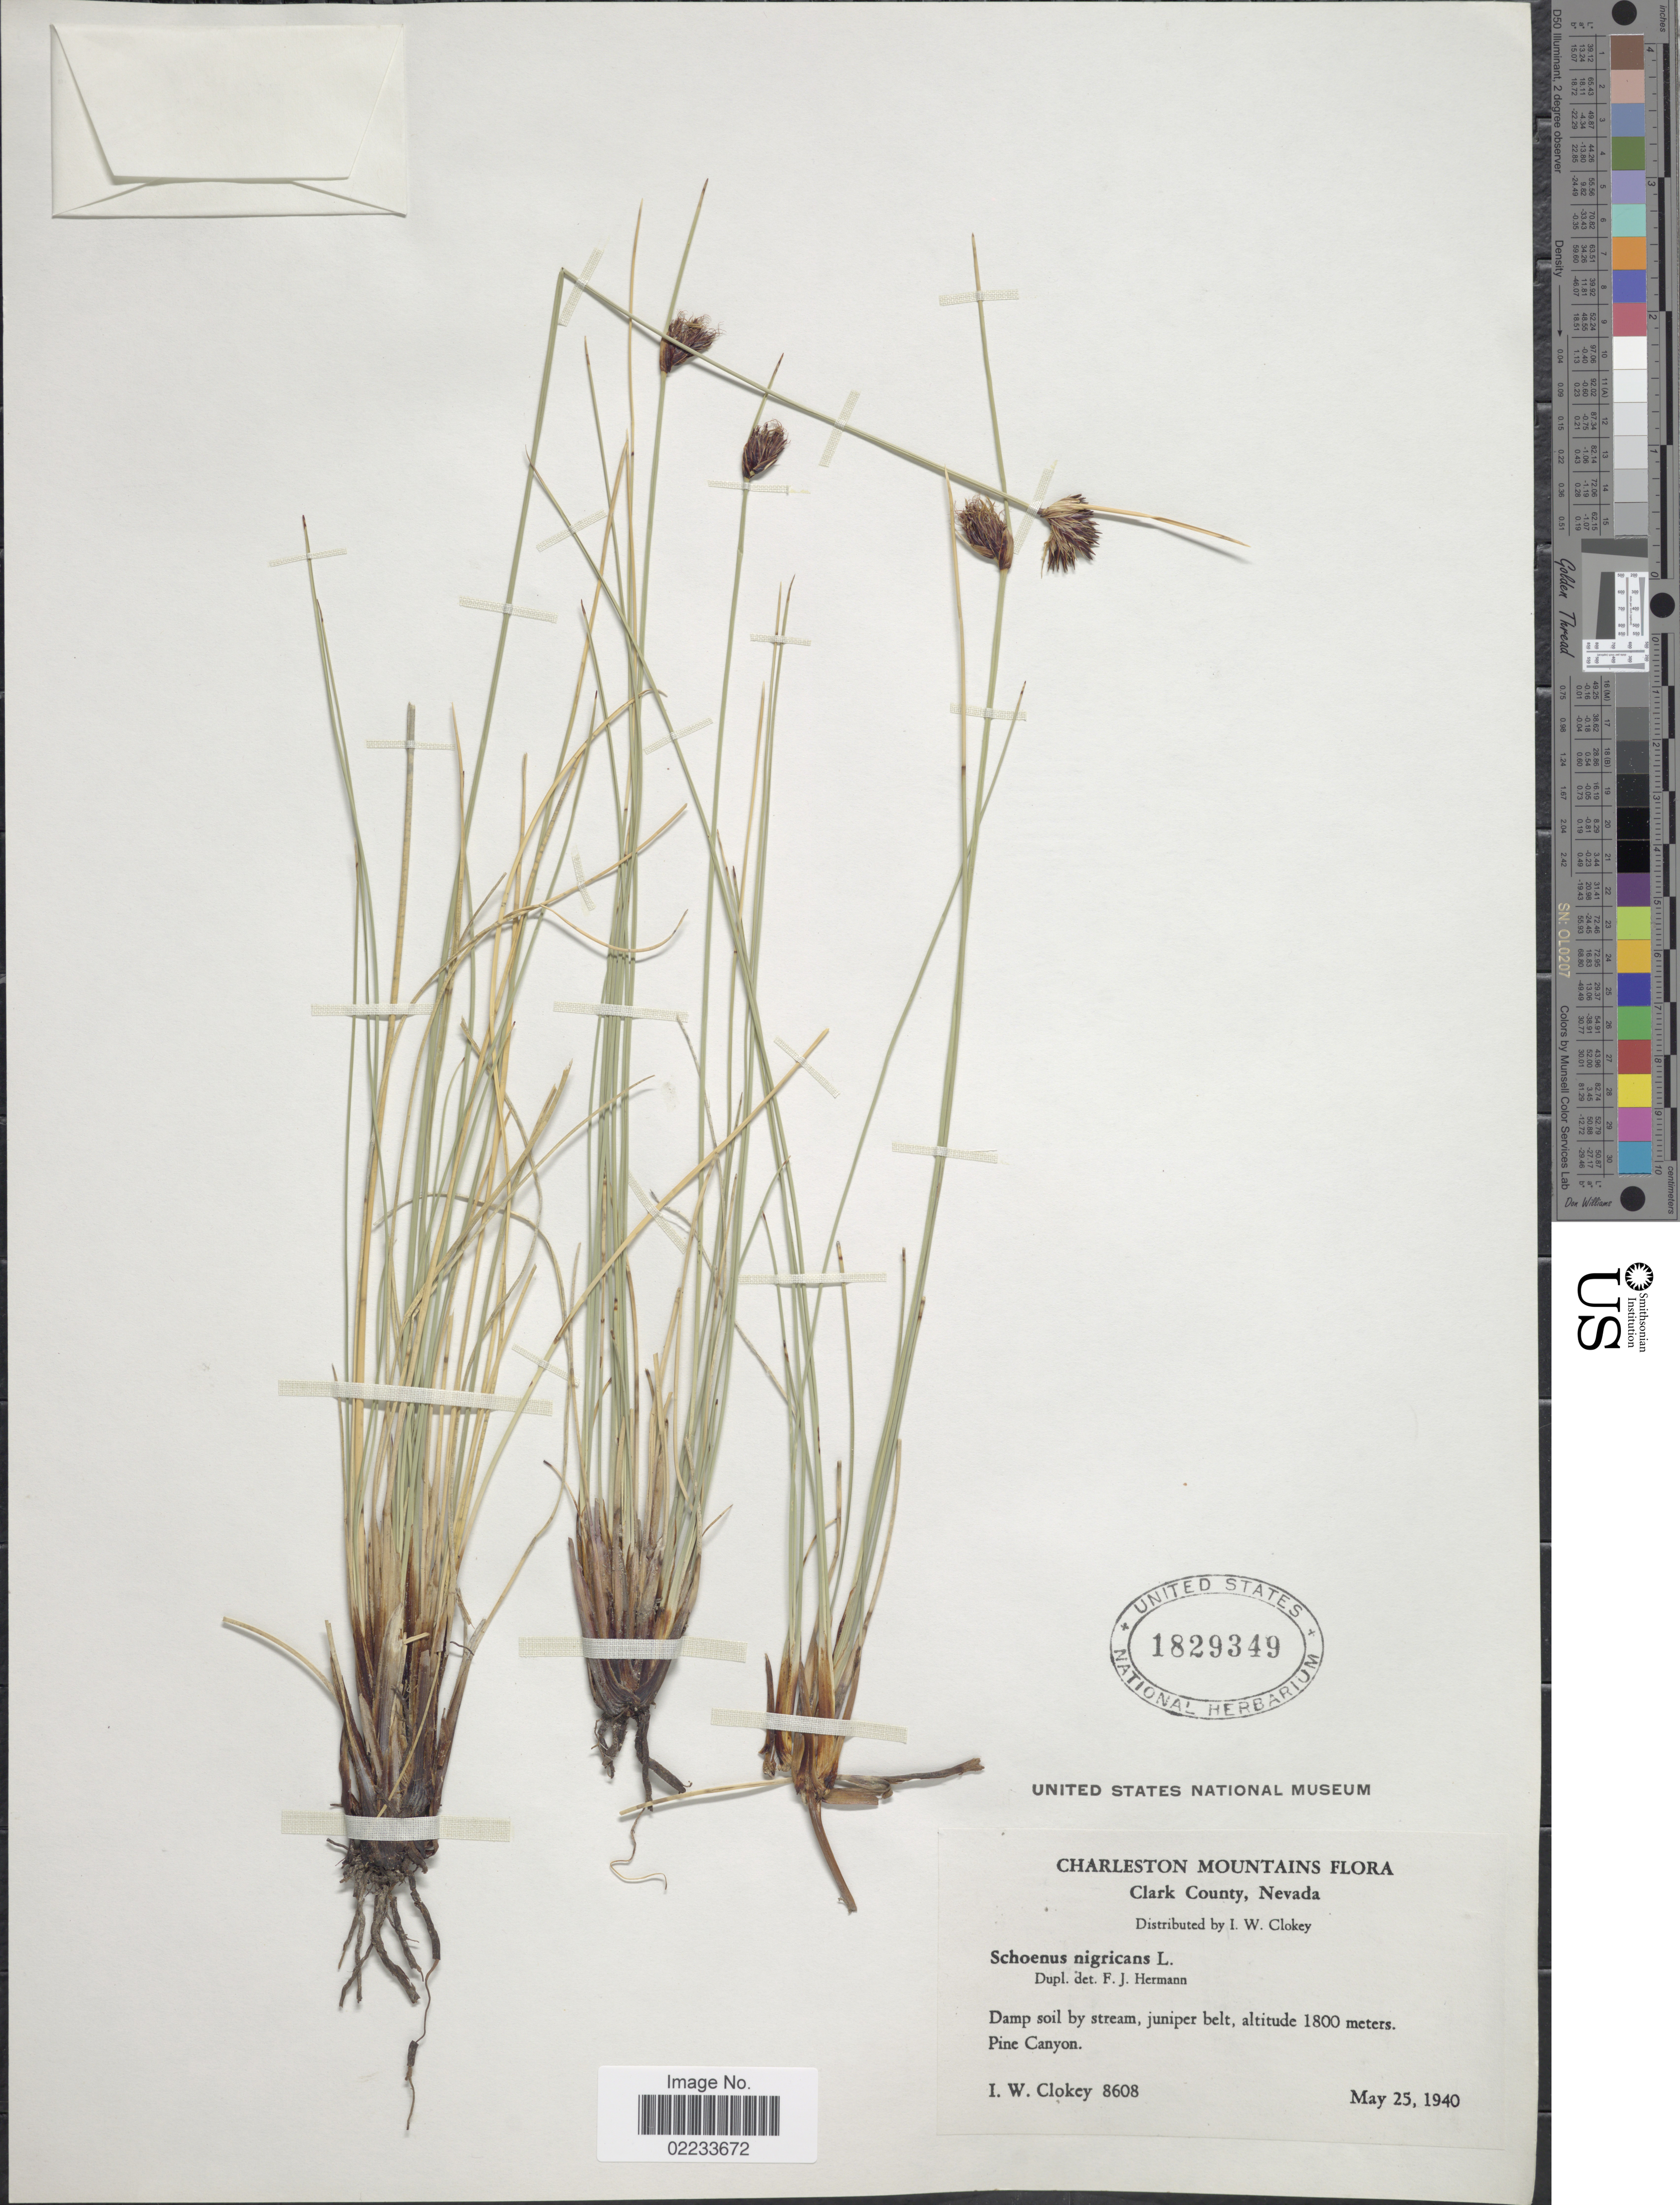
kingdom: Plantae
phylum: Tracheophyta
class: Liliopsida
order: Poales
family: Cyperaceae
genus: Schoenus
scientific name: Schoenus nigricans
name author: L.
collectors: I. W. Clokey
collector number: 8608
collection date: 1940-05-25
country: United States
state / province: Nevada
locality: Charleston Mountains, Clark County, Damp soil by stream, juniper belt, Pine Canyon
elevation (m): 1800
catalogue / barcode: US 1829349